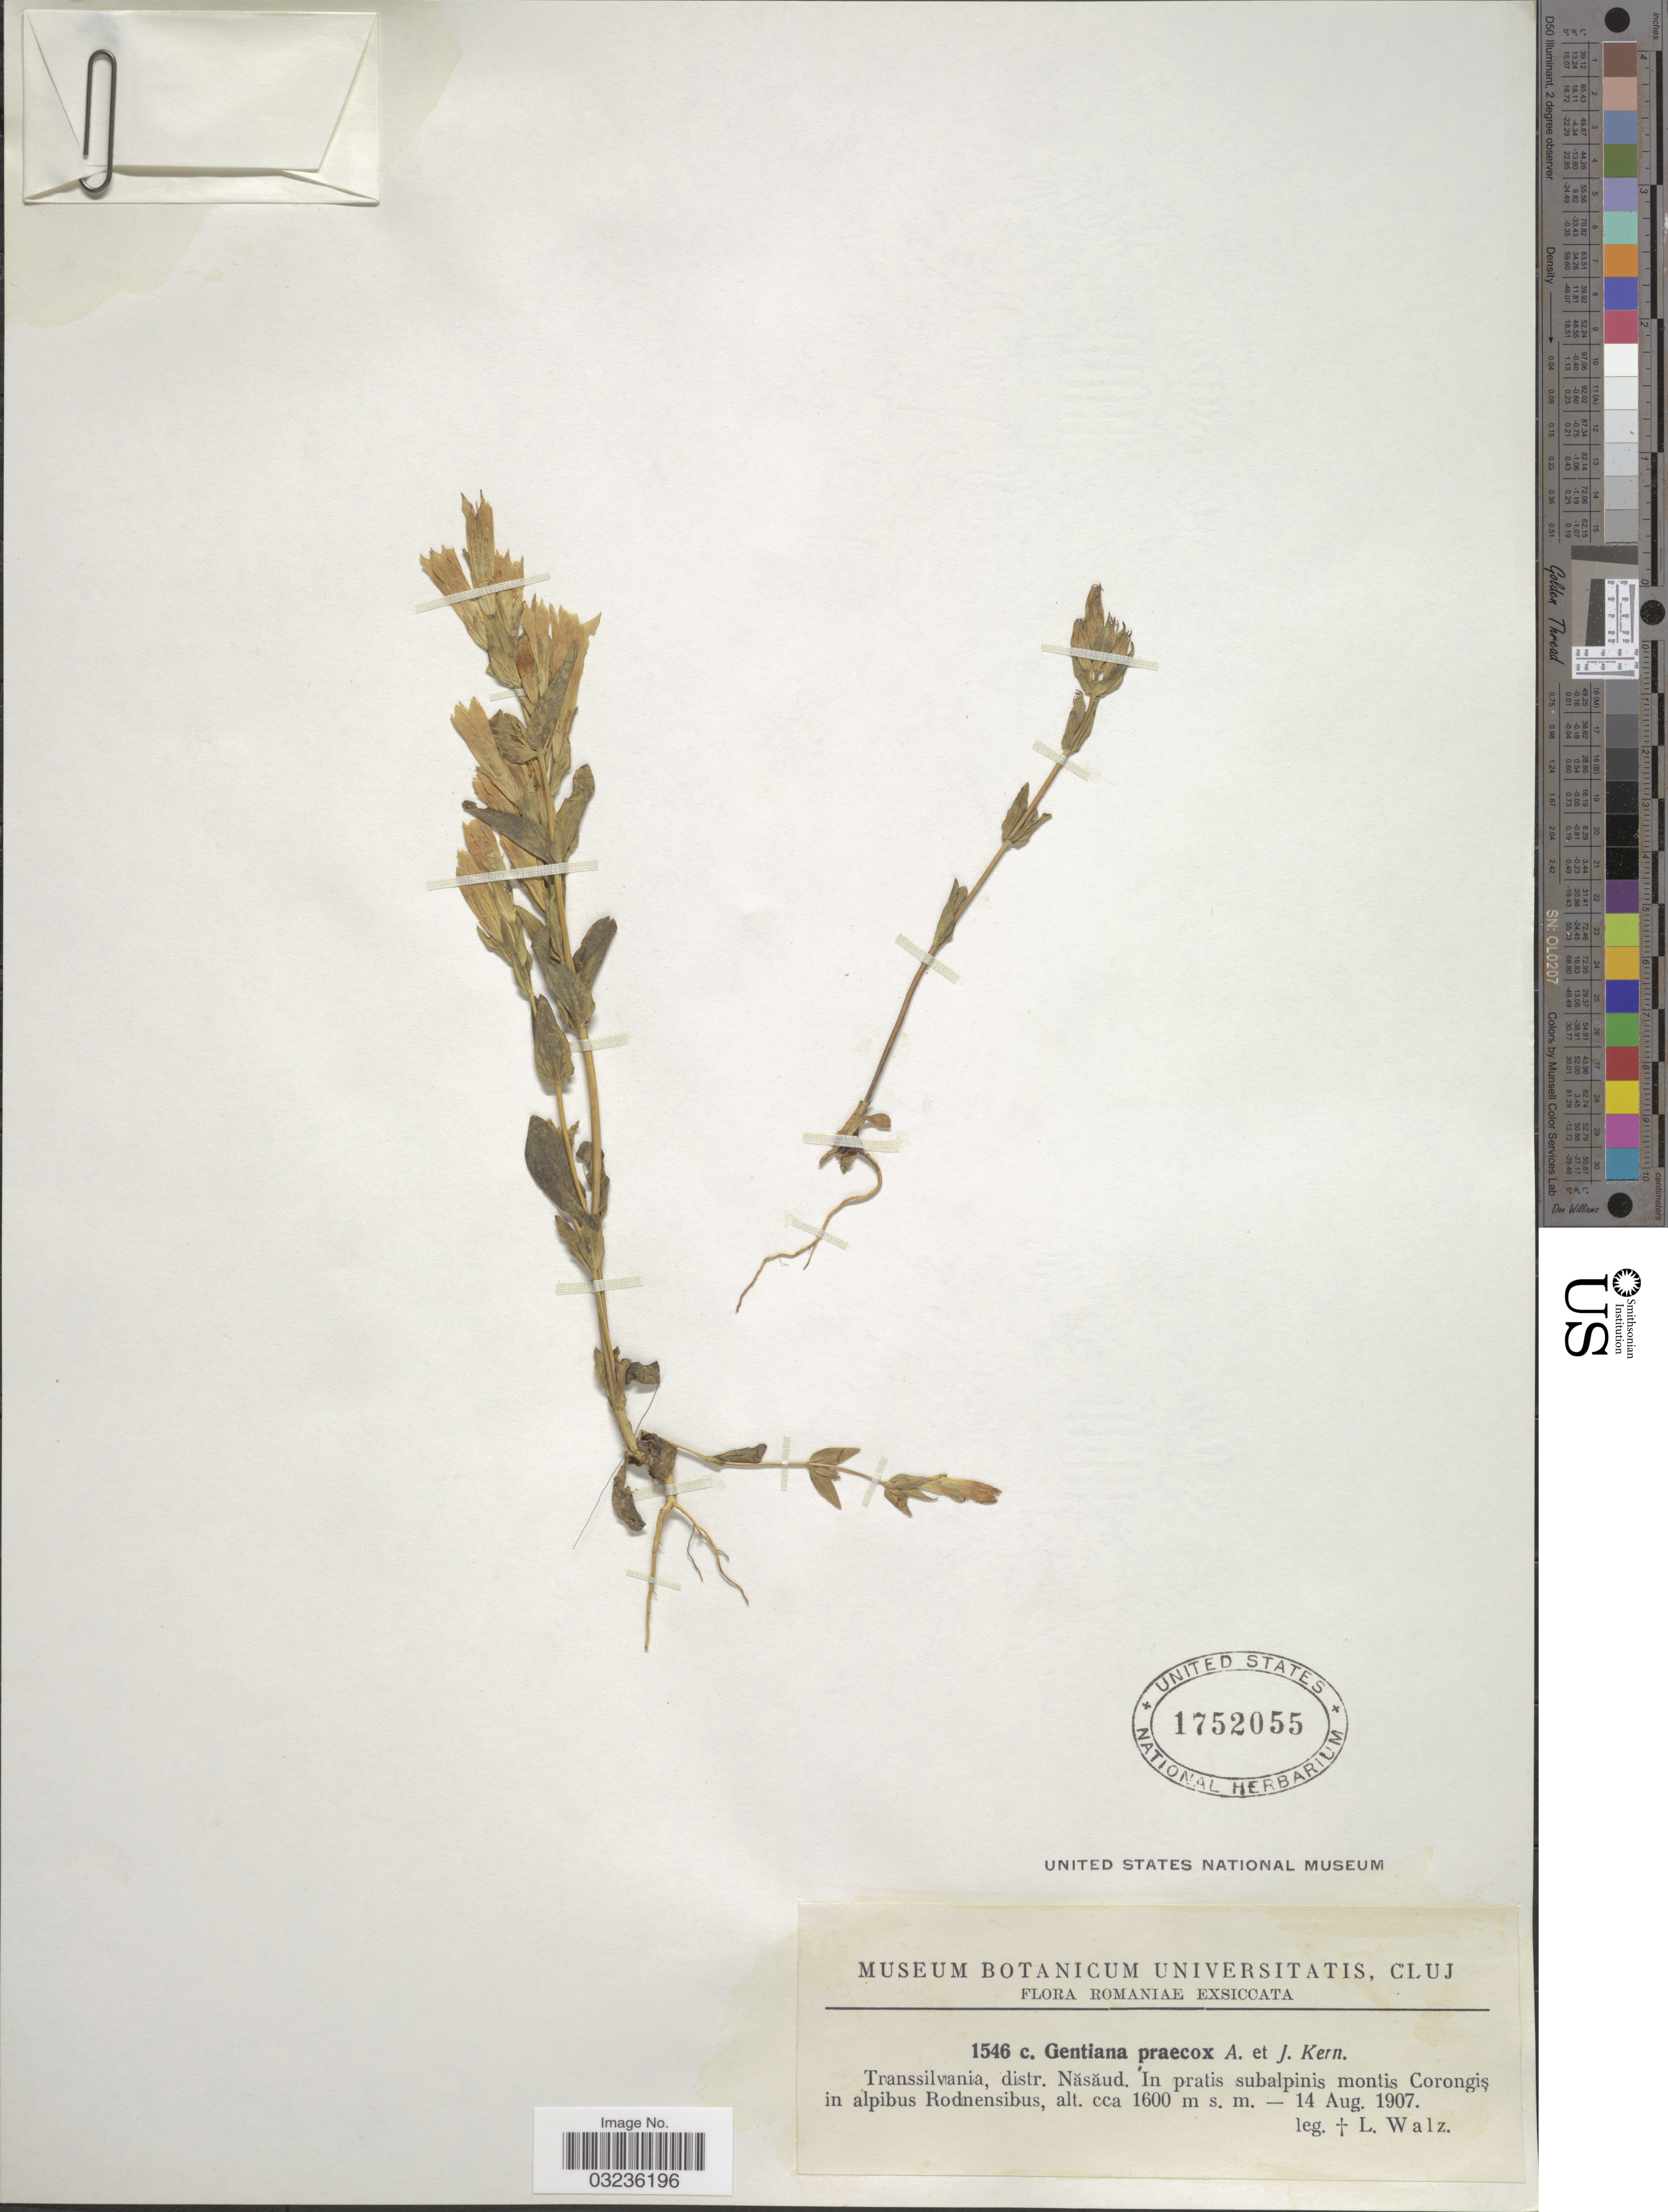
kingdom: Plantae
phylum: Tracheophyta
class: Magnoliopsida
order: Gentianales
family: Gentianaceae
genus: Gentiana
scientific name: Gentiana praecox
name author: A. Kern. & Jos. Kern.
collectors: L. Walz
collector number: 1546 c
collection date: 1907-08-14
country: Romania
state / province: Bistrita-Nasaud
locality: Transsilvania, distr. Năsăud, In pratis subalpinis montis Corongis in alpibus Rodnensibus.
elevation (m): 1600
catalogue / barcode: US 1752055